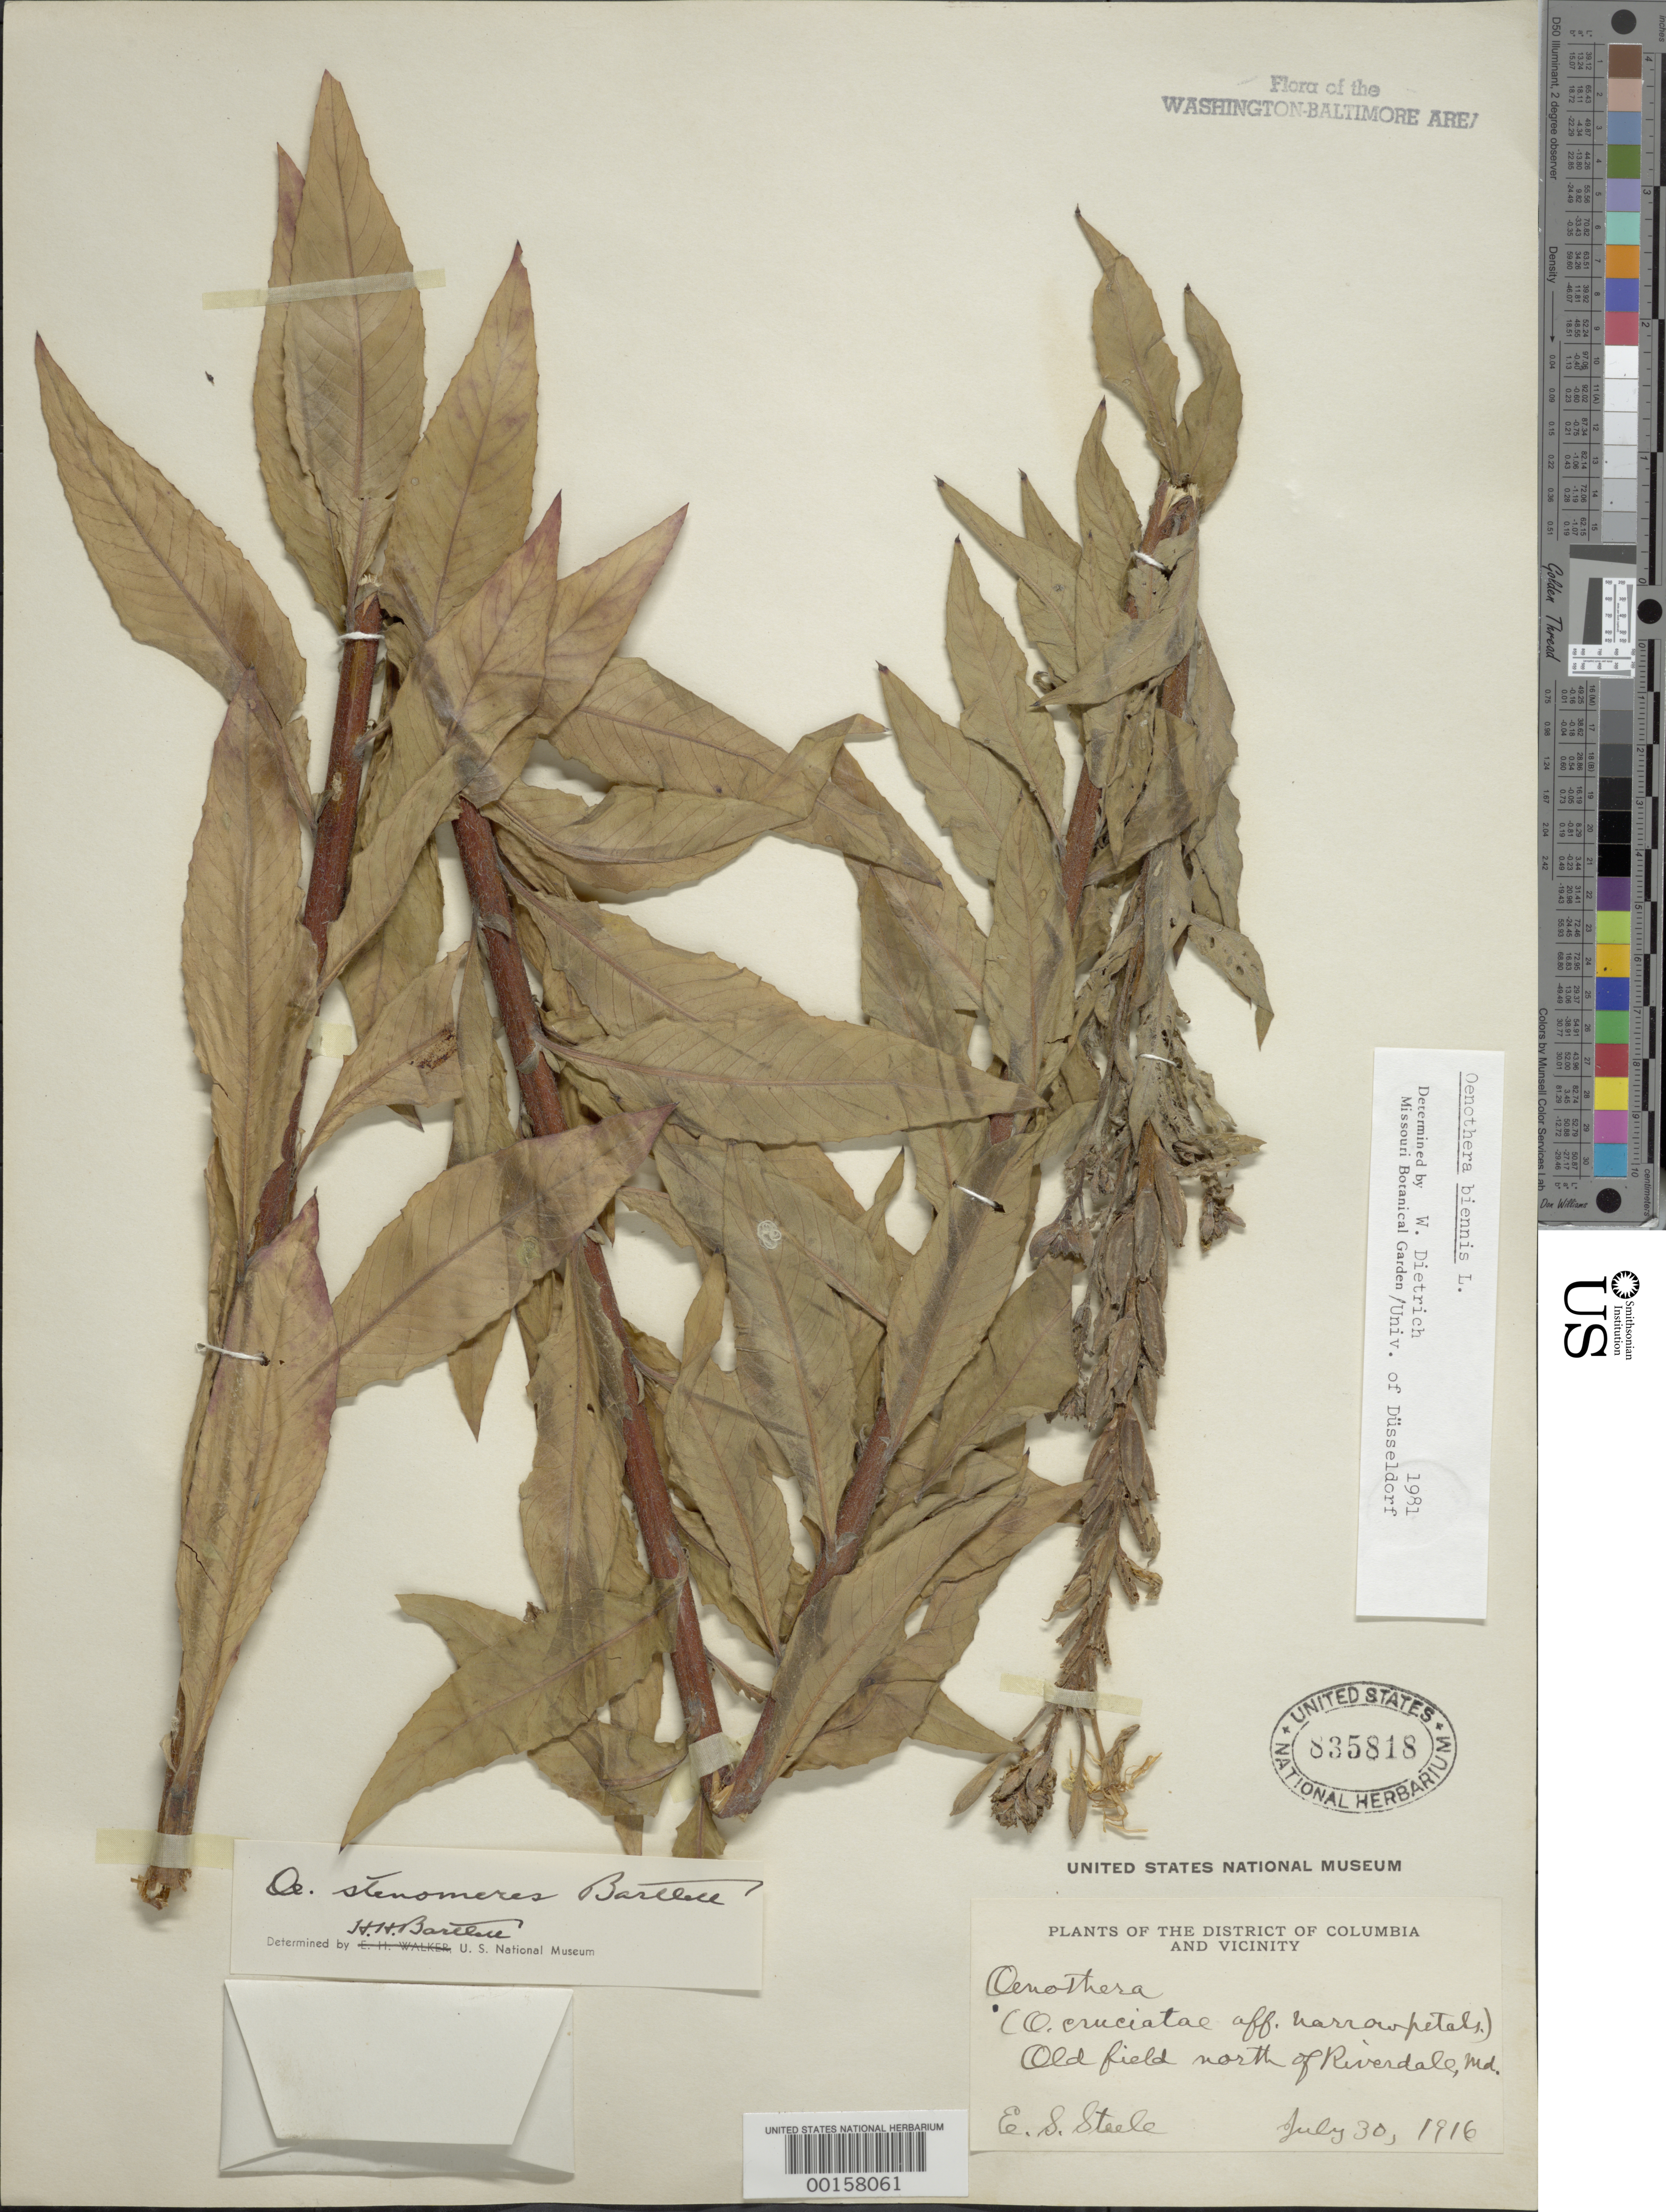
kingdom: Plantae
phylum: Tracheophyta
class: Magnoliopsida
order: Myrtales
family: Onagraceae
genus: Oenothera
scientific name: Oenothera biennis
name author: L.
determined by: Dietrich, W.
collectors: E. Steele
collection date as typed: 30 Jul 1916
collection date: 1916-07-30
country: United States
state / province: Maryland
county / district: Prince George's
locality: N of Riverdale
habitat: Old field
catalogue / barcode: US 835818